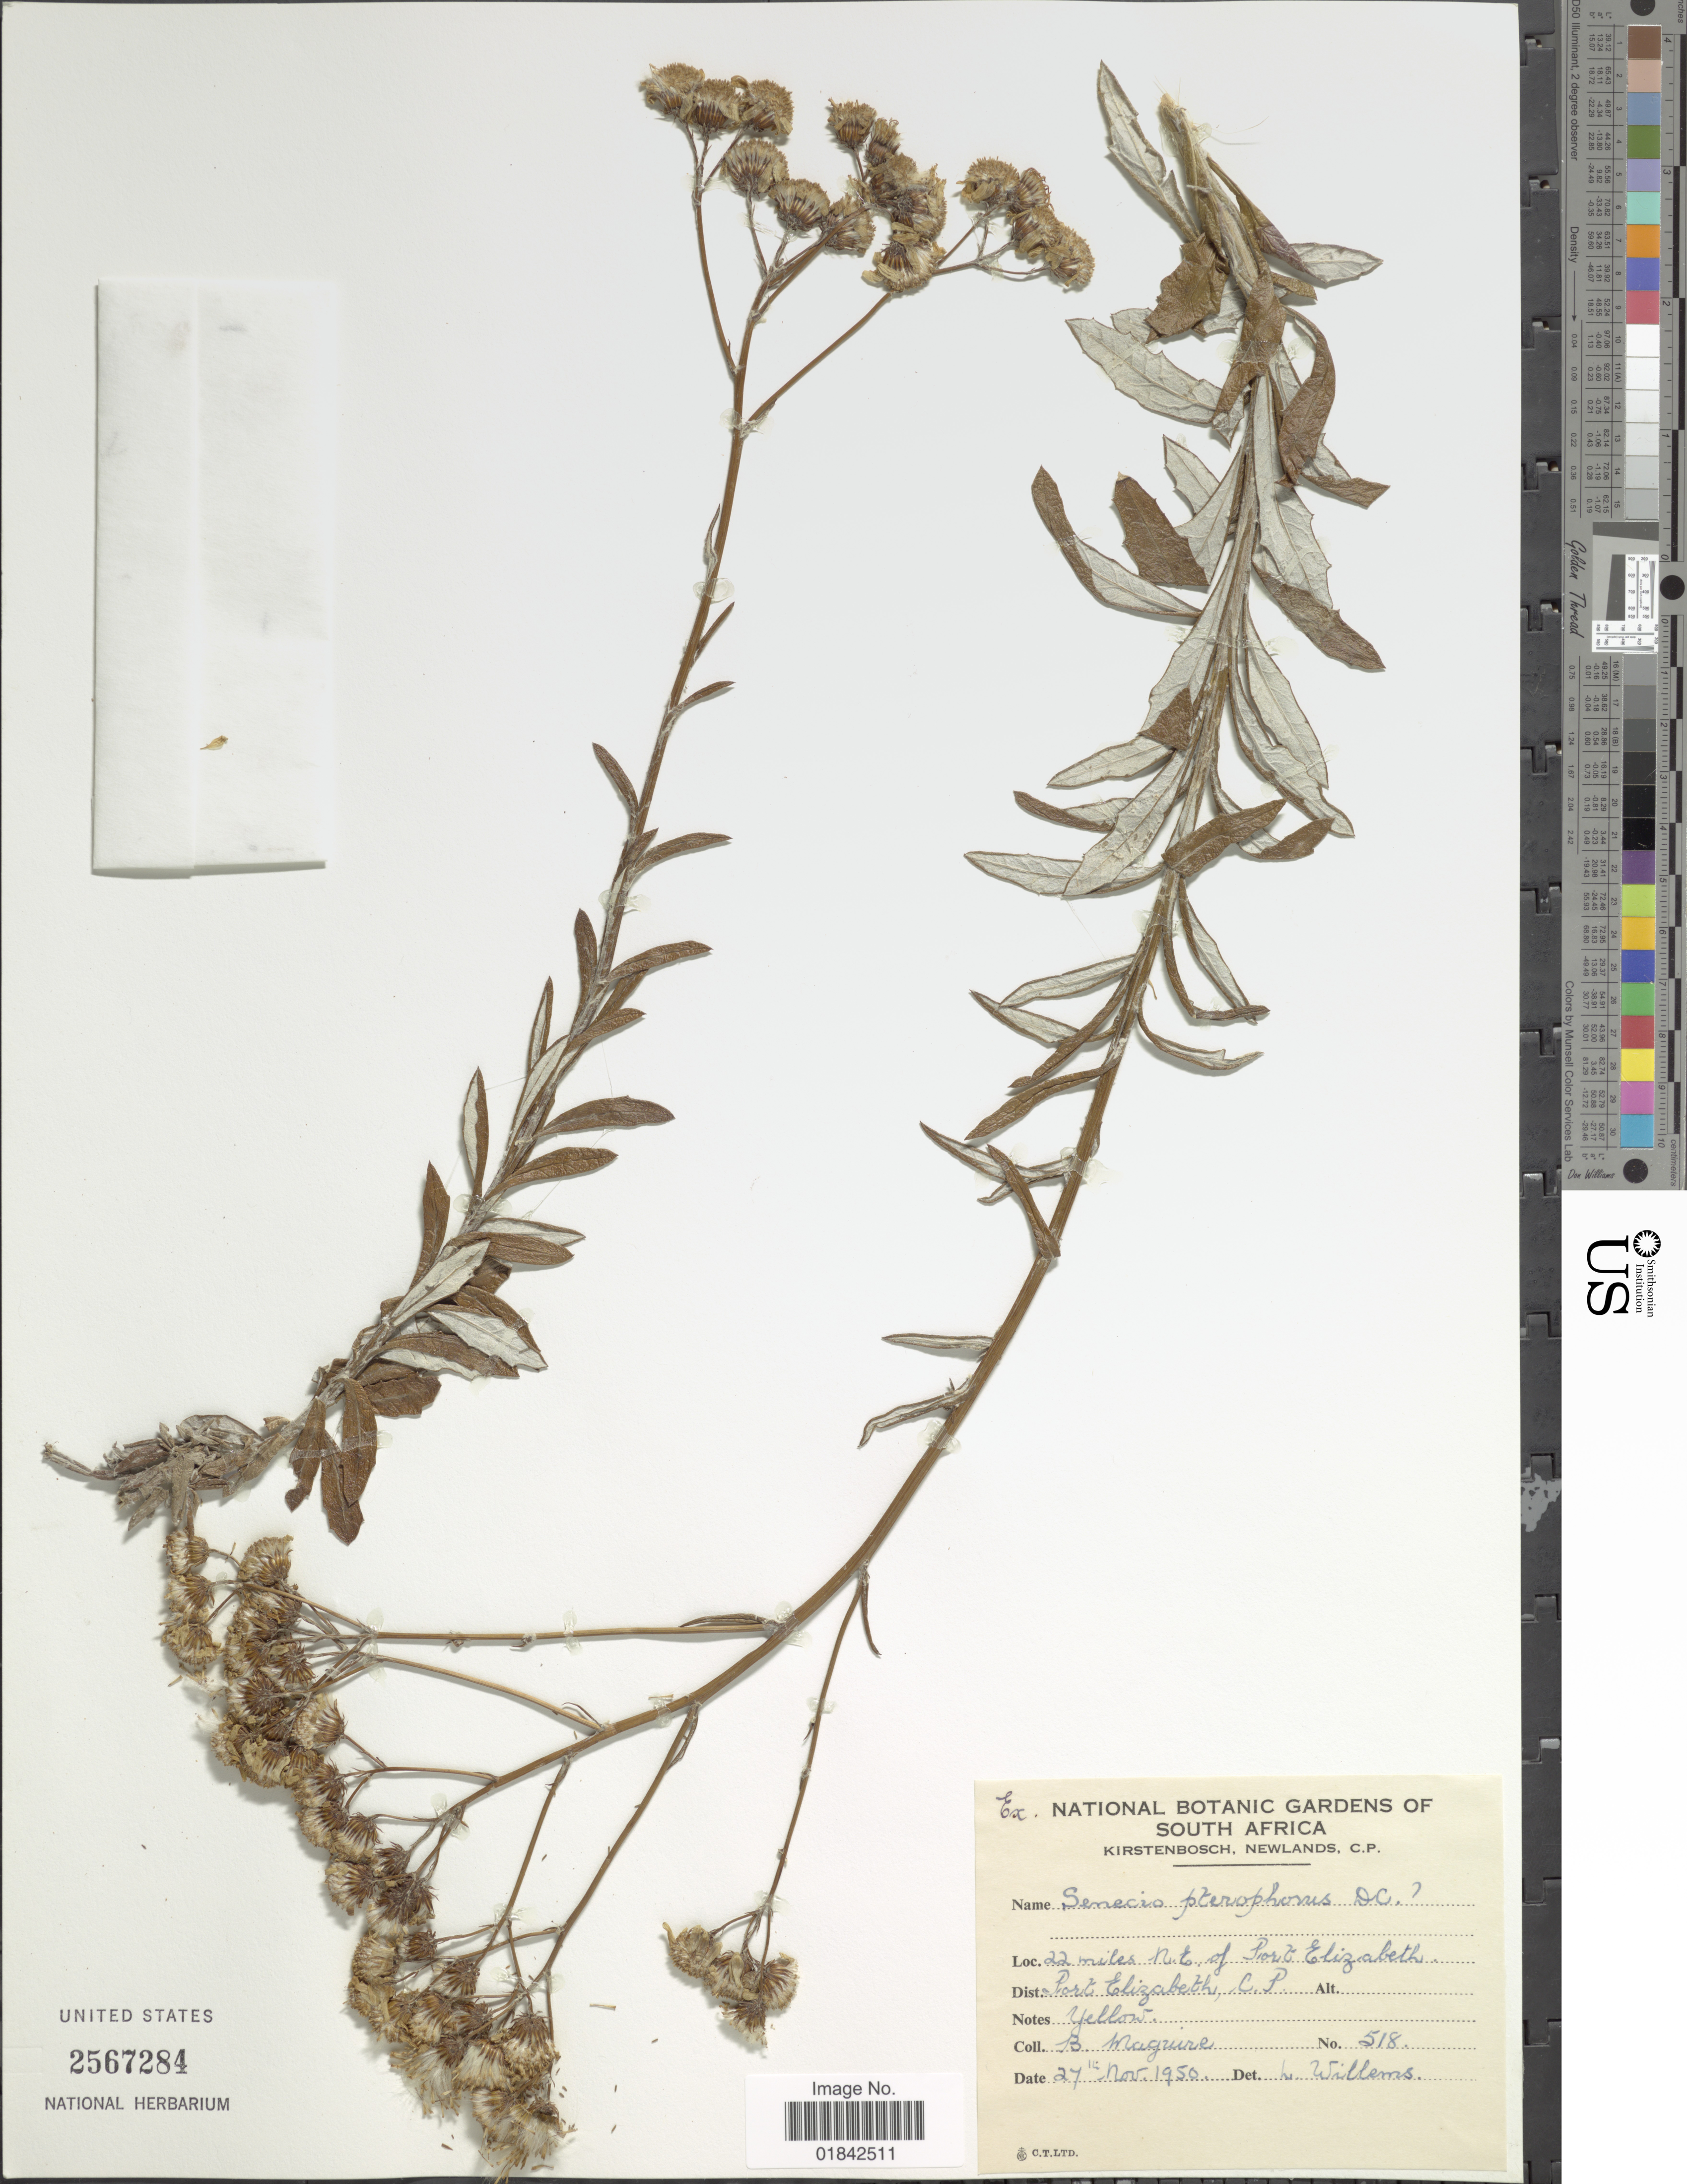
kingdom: Plantae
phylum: Tracheophyta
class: Magnoliopsida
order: Asterales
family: Asteraceae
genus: Senecio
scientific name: Senecio pterophorus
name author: DC.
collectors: B. Maguire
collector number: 518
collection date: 1950-11-27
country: South Africa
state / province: Eastern Cape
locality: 22 miles N.E. of Port Elizabeth. Dist. Port Elizabeth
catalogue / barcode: US 2567284